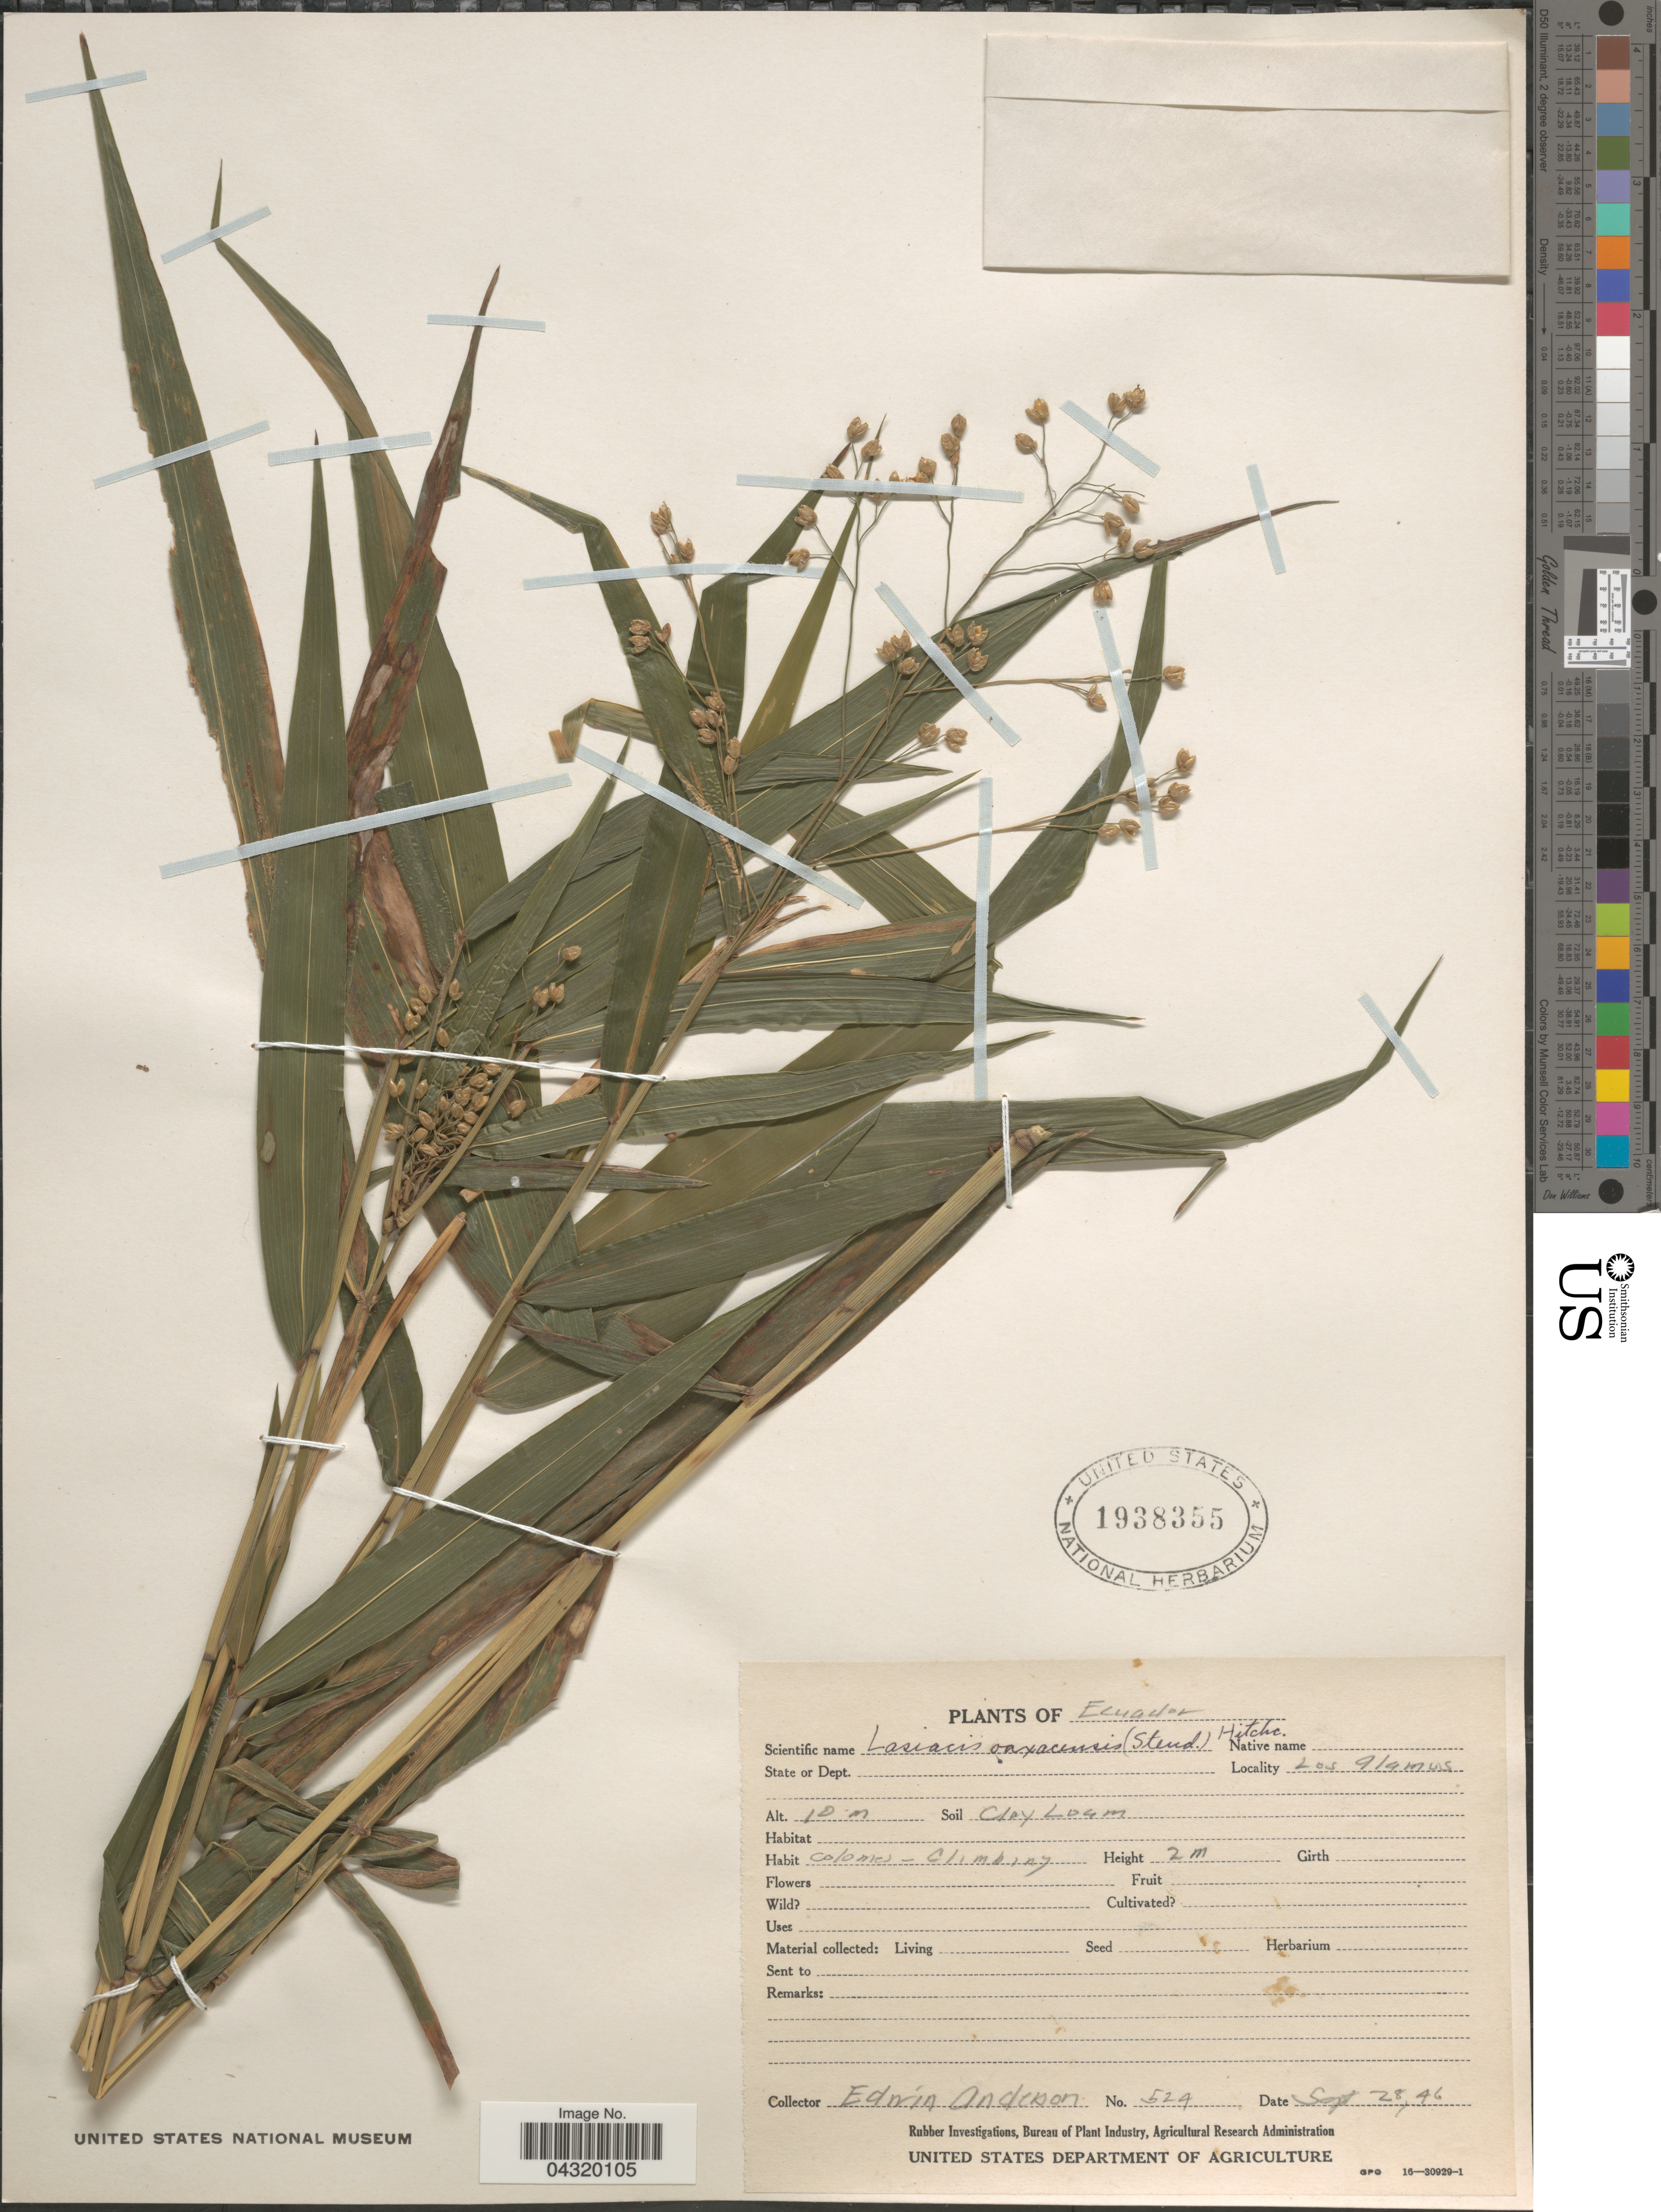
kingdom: Plantae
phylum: Tracheophyta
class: Liliopsida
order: Poales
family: Poaceae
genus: Lasiacis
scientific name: Lasiacis oaxacensis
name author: (Steud.) Hitchc.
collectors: E. Anderson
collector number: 524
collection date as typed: Transcribed d/m/y: 28/9/46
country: Ecuador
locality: Los Alamos.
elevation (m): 10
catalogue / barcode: US 1938355